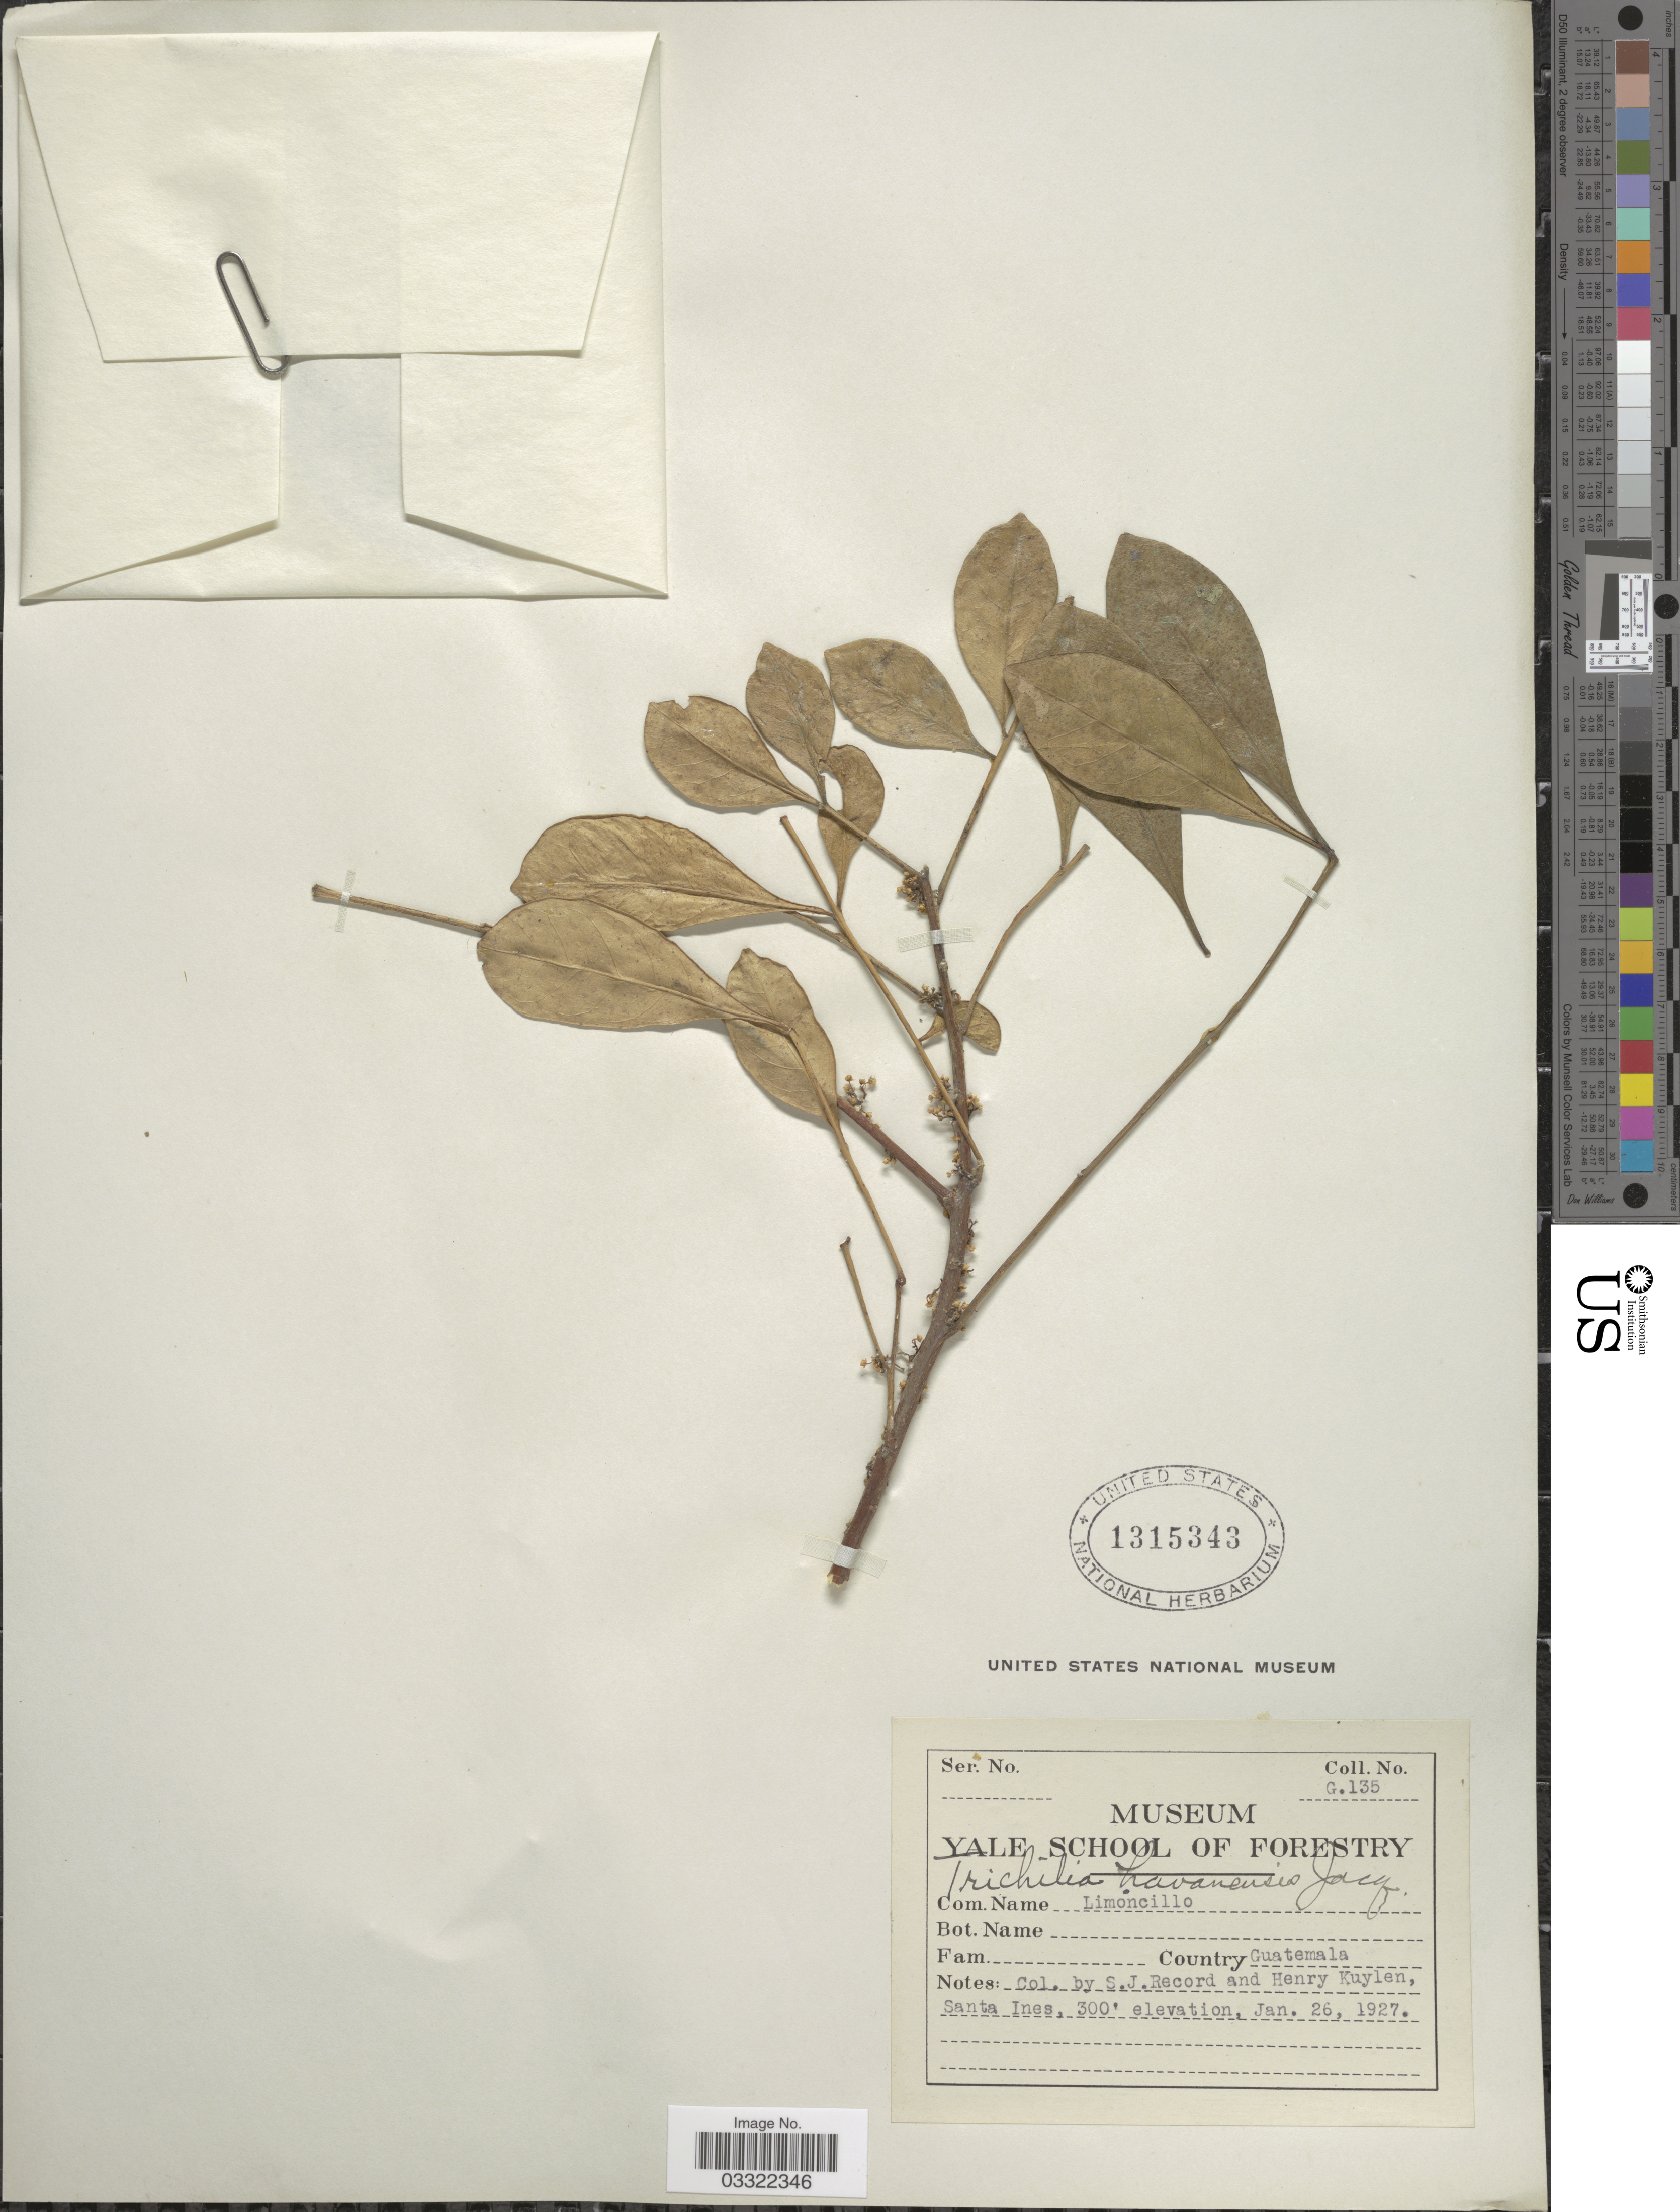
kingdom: Plantae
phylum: Tracheophyta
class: Magnoliopsida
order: Sapindales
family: Meliaceae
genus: Trichilia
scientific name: Trichilia havanensis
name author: Jacq.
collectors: S. J. Record & H. Kuylen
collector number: G135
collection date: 1927-01-26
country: Guatemala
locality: Santa Ines.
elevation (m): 91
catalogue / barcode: US 1315343